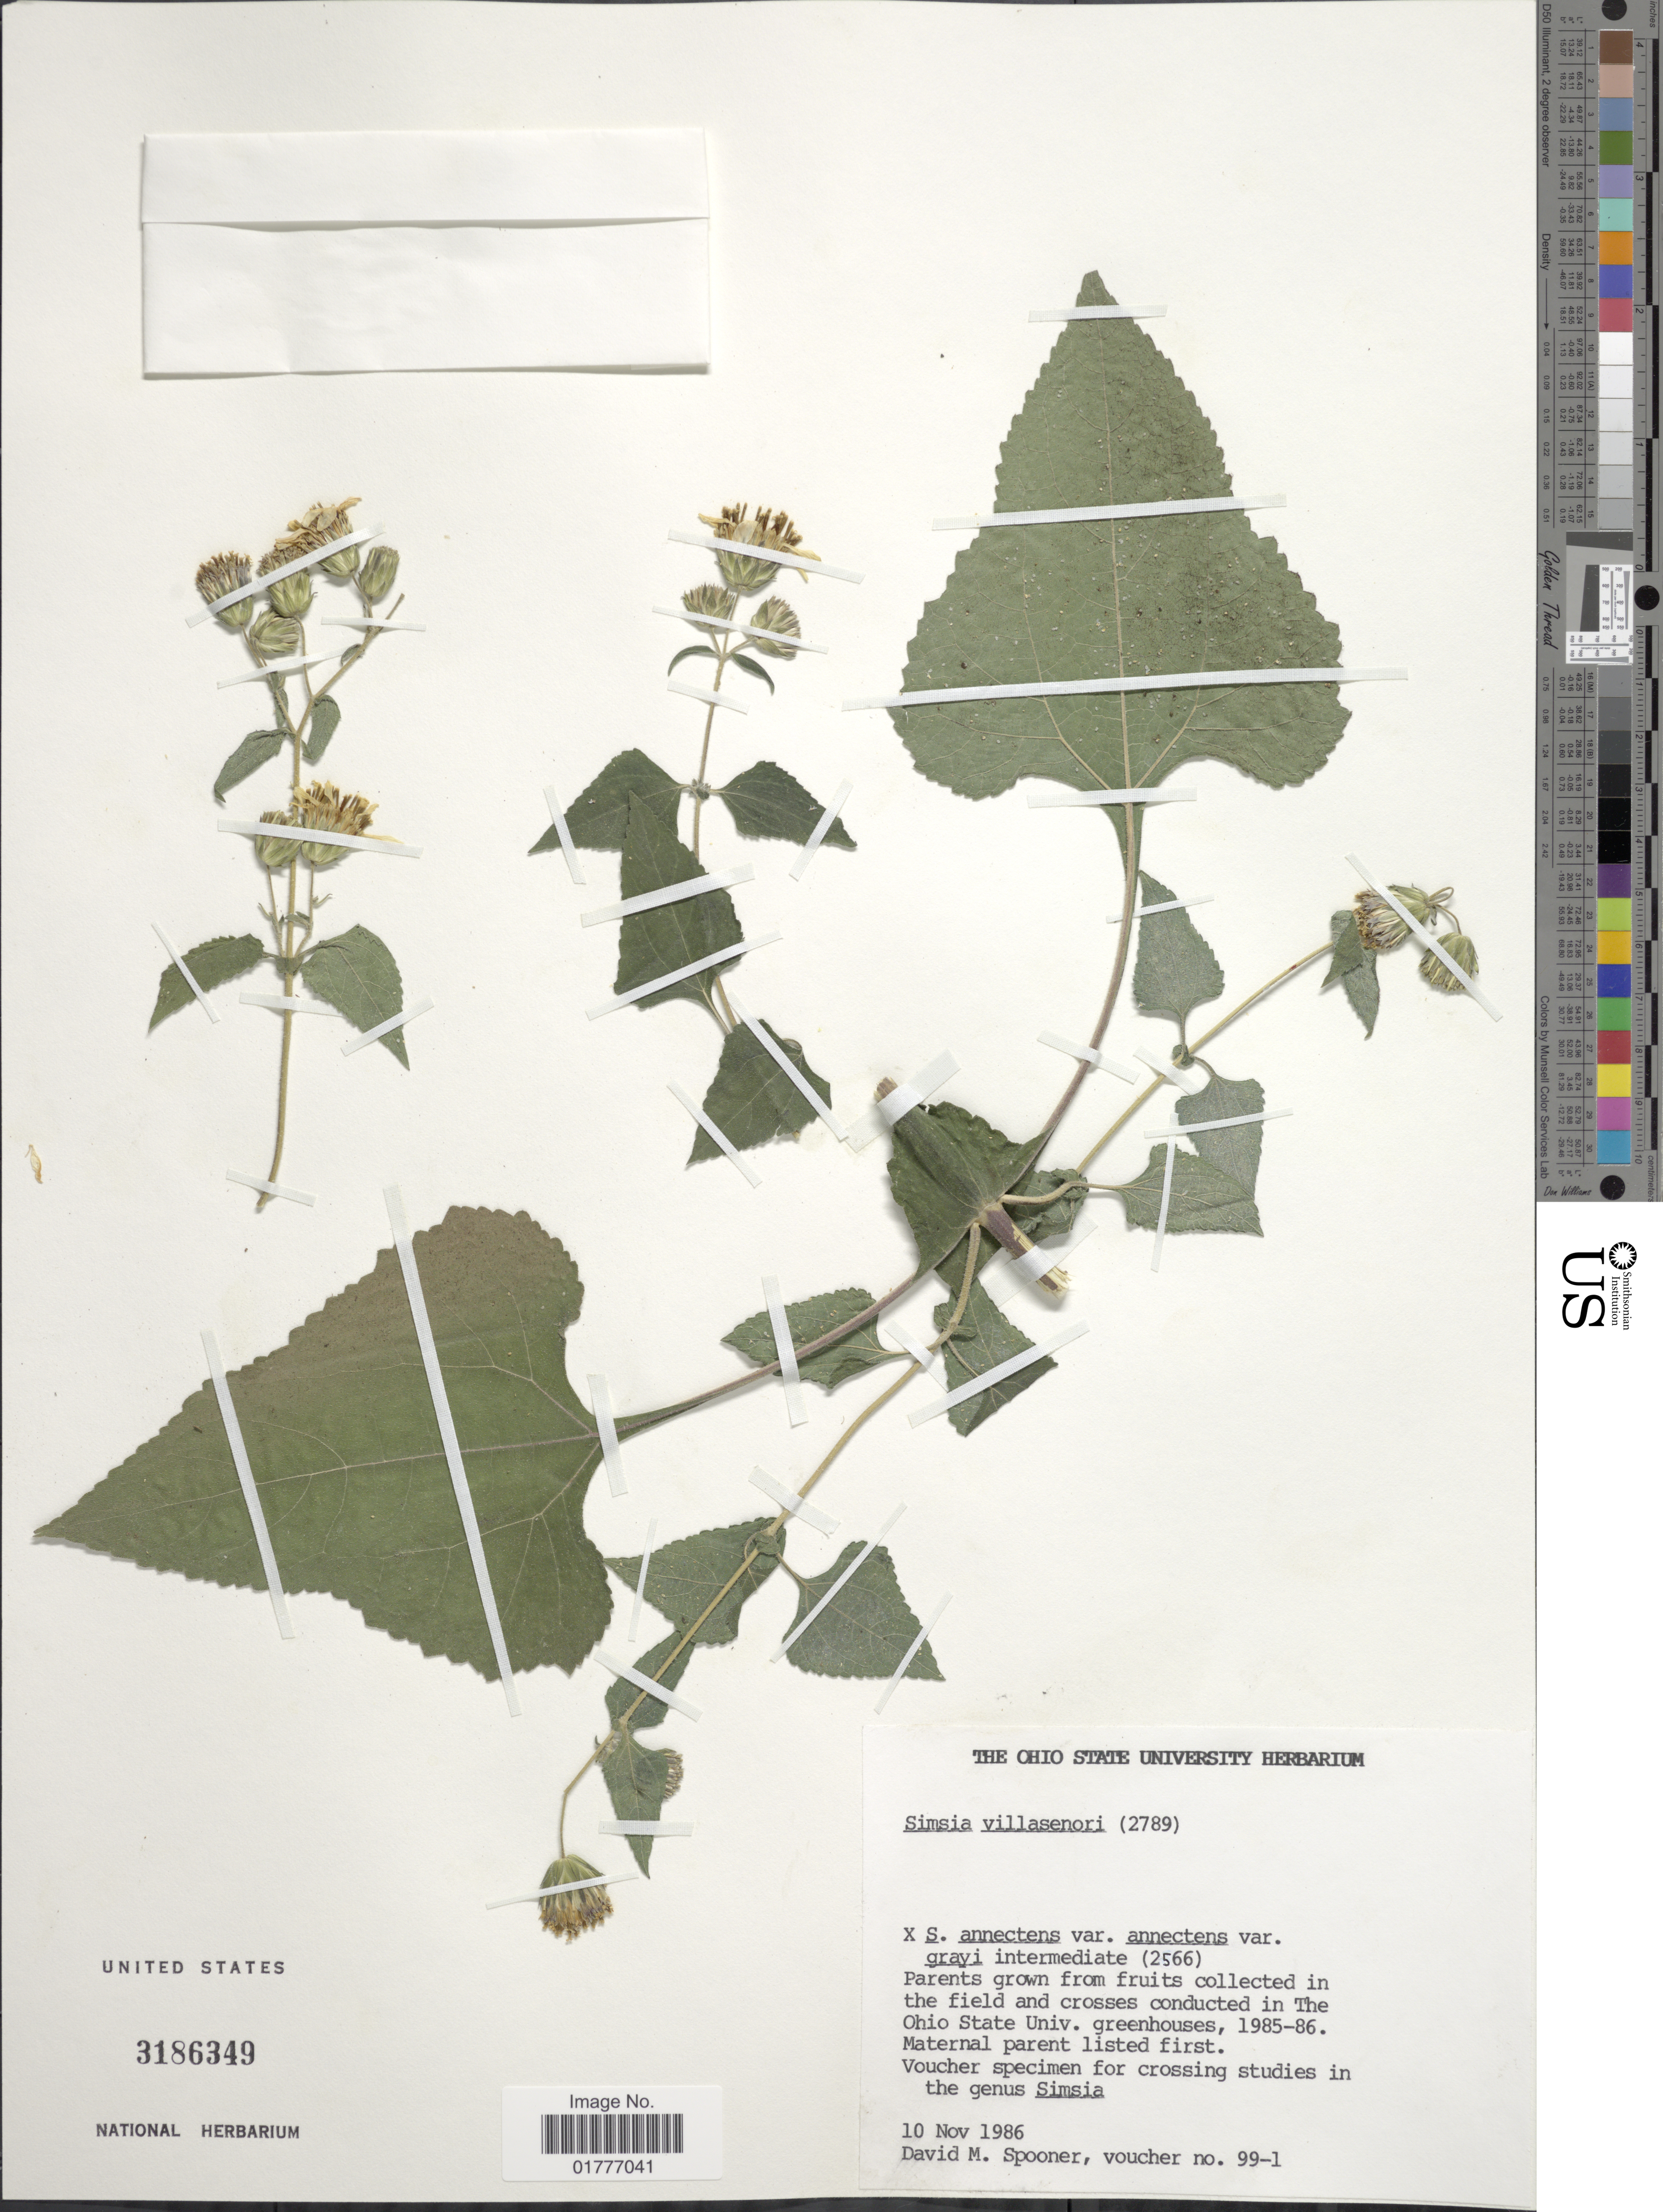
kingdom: Plantae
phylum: Tracheophyta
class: Magnoliopsida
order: Asterales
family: Asteraceae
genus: Simsia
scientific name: Simsia villasenori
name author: D.M. Spooner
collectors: D. Spooner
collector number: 99-1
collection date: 1986-11-10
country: United States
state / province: Ohio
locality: The Ohio State Univ. greenhouses [unsure placement]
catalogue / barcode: US 3186349